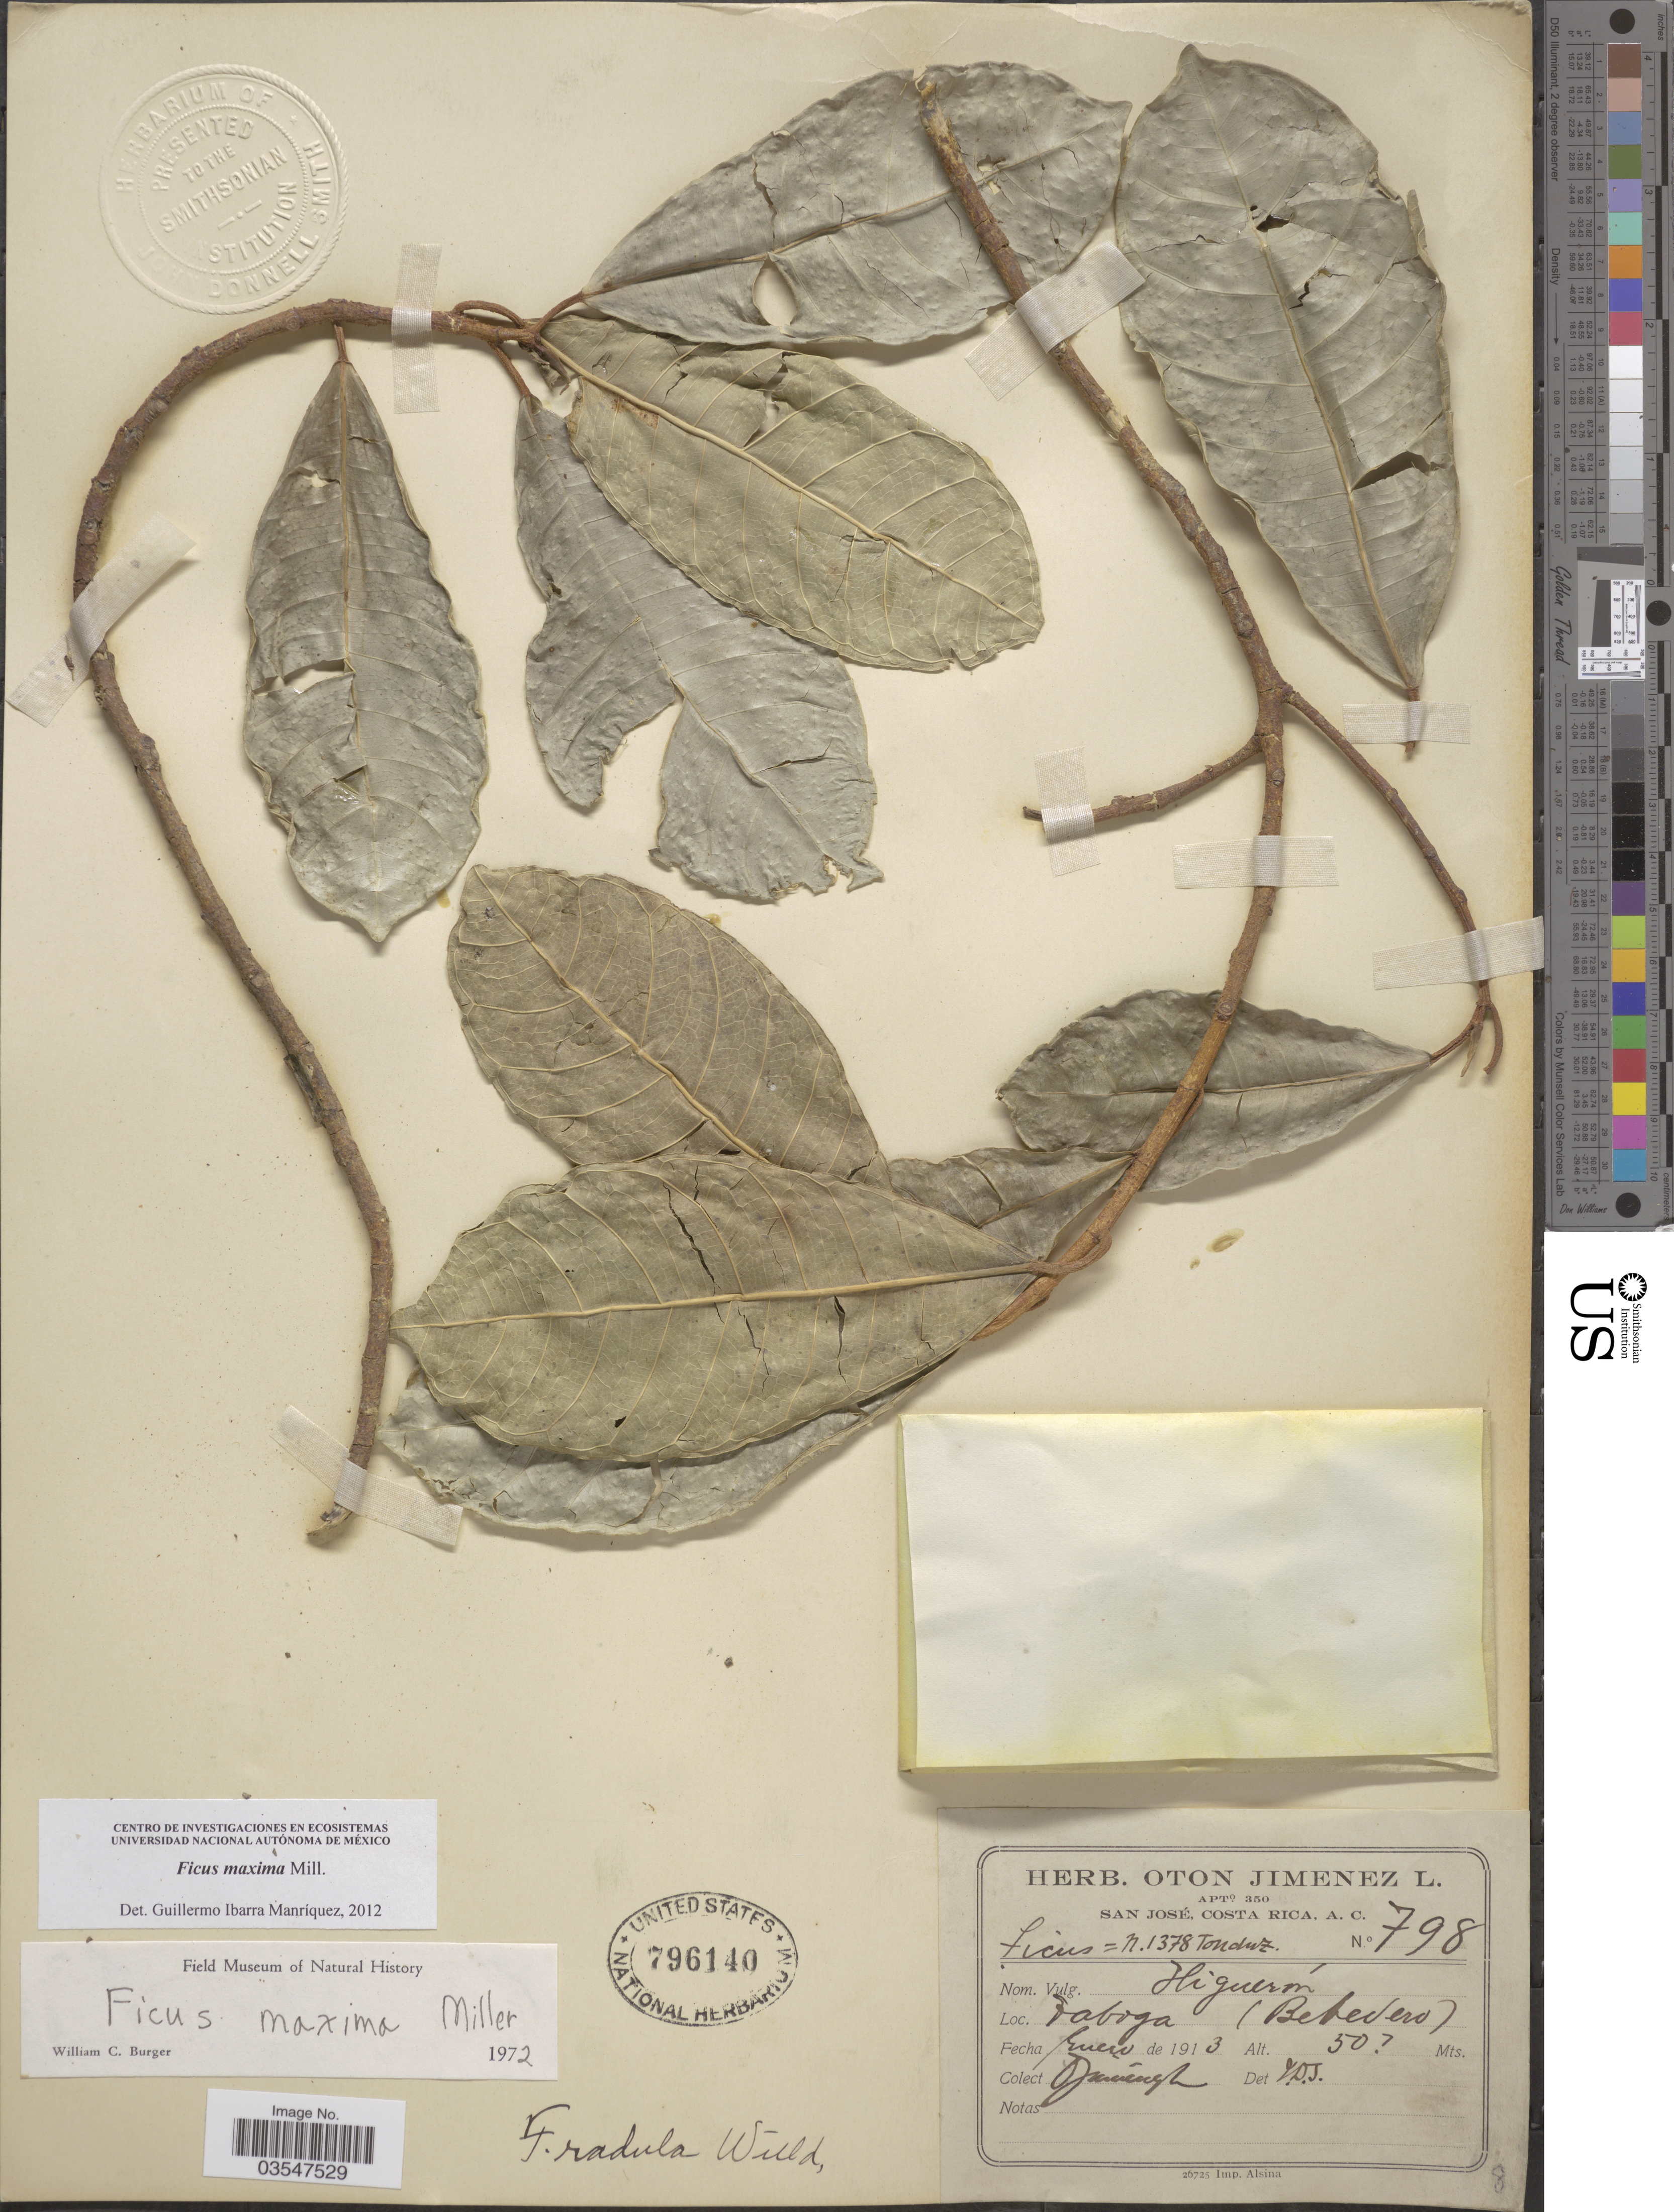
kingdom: Plantae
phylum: Tracheophyta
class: Magnoliopsida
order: Rosales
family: Moraceae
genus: Ficus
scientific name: Ficus maxima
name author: Mill.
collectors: O. Jiménez L.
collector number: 798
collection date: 1913-01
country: Panama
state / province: Panamá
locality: Taboga (Bebedero).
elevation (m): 50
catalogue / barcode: US 796140